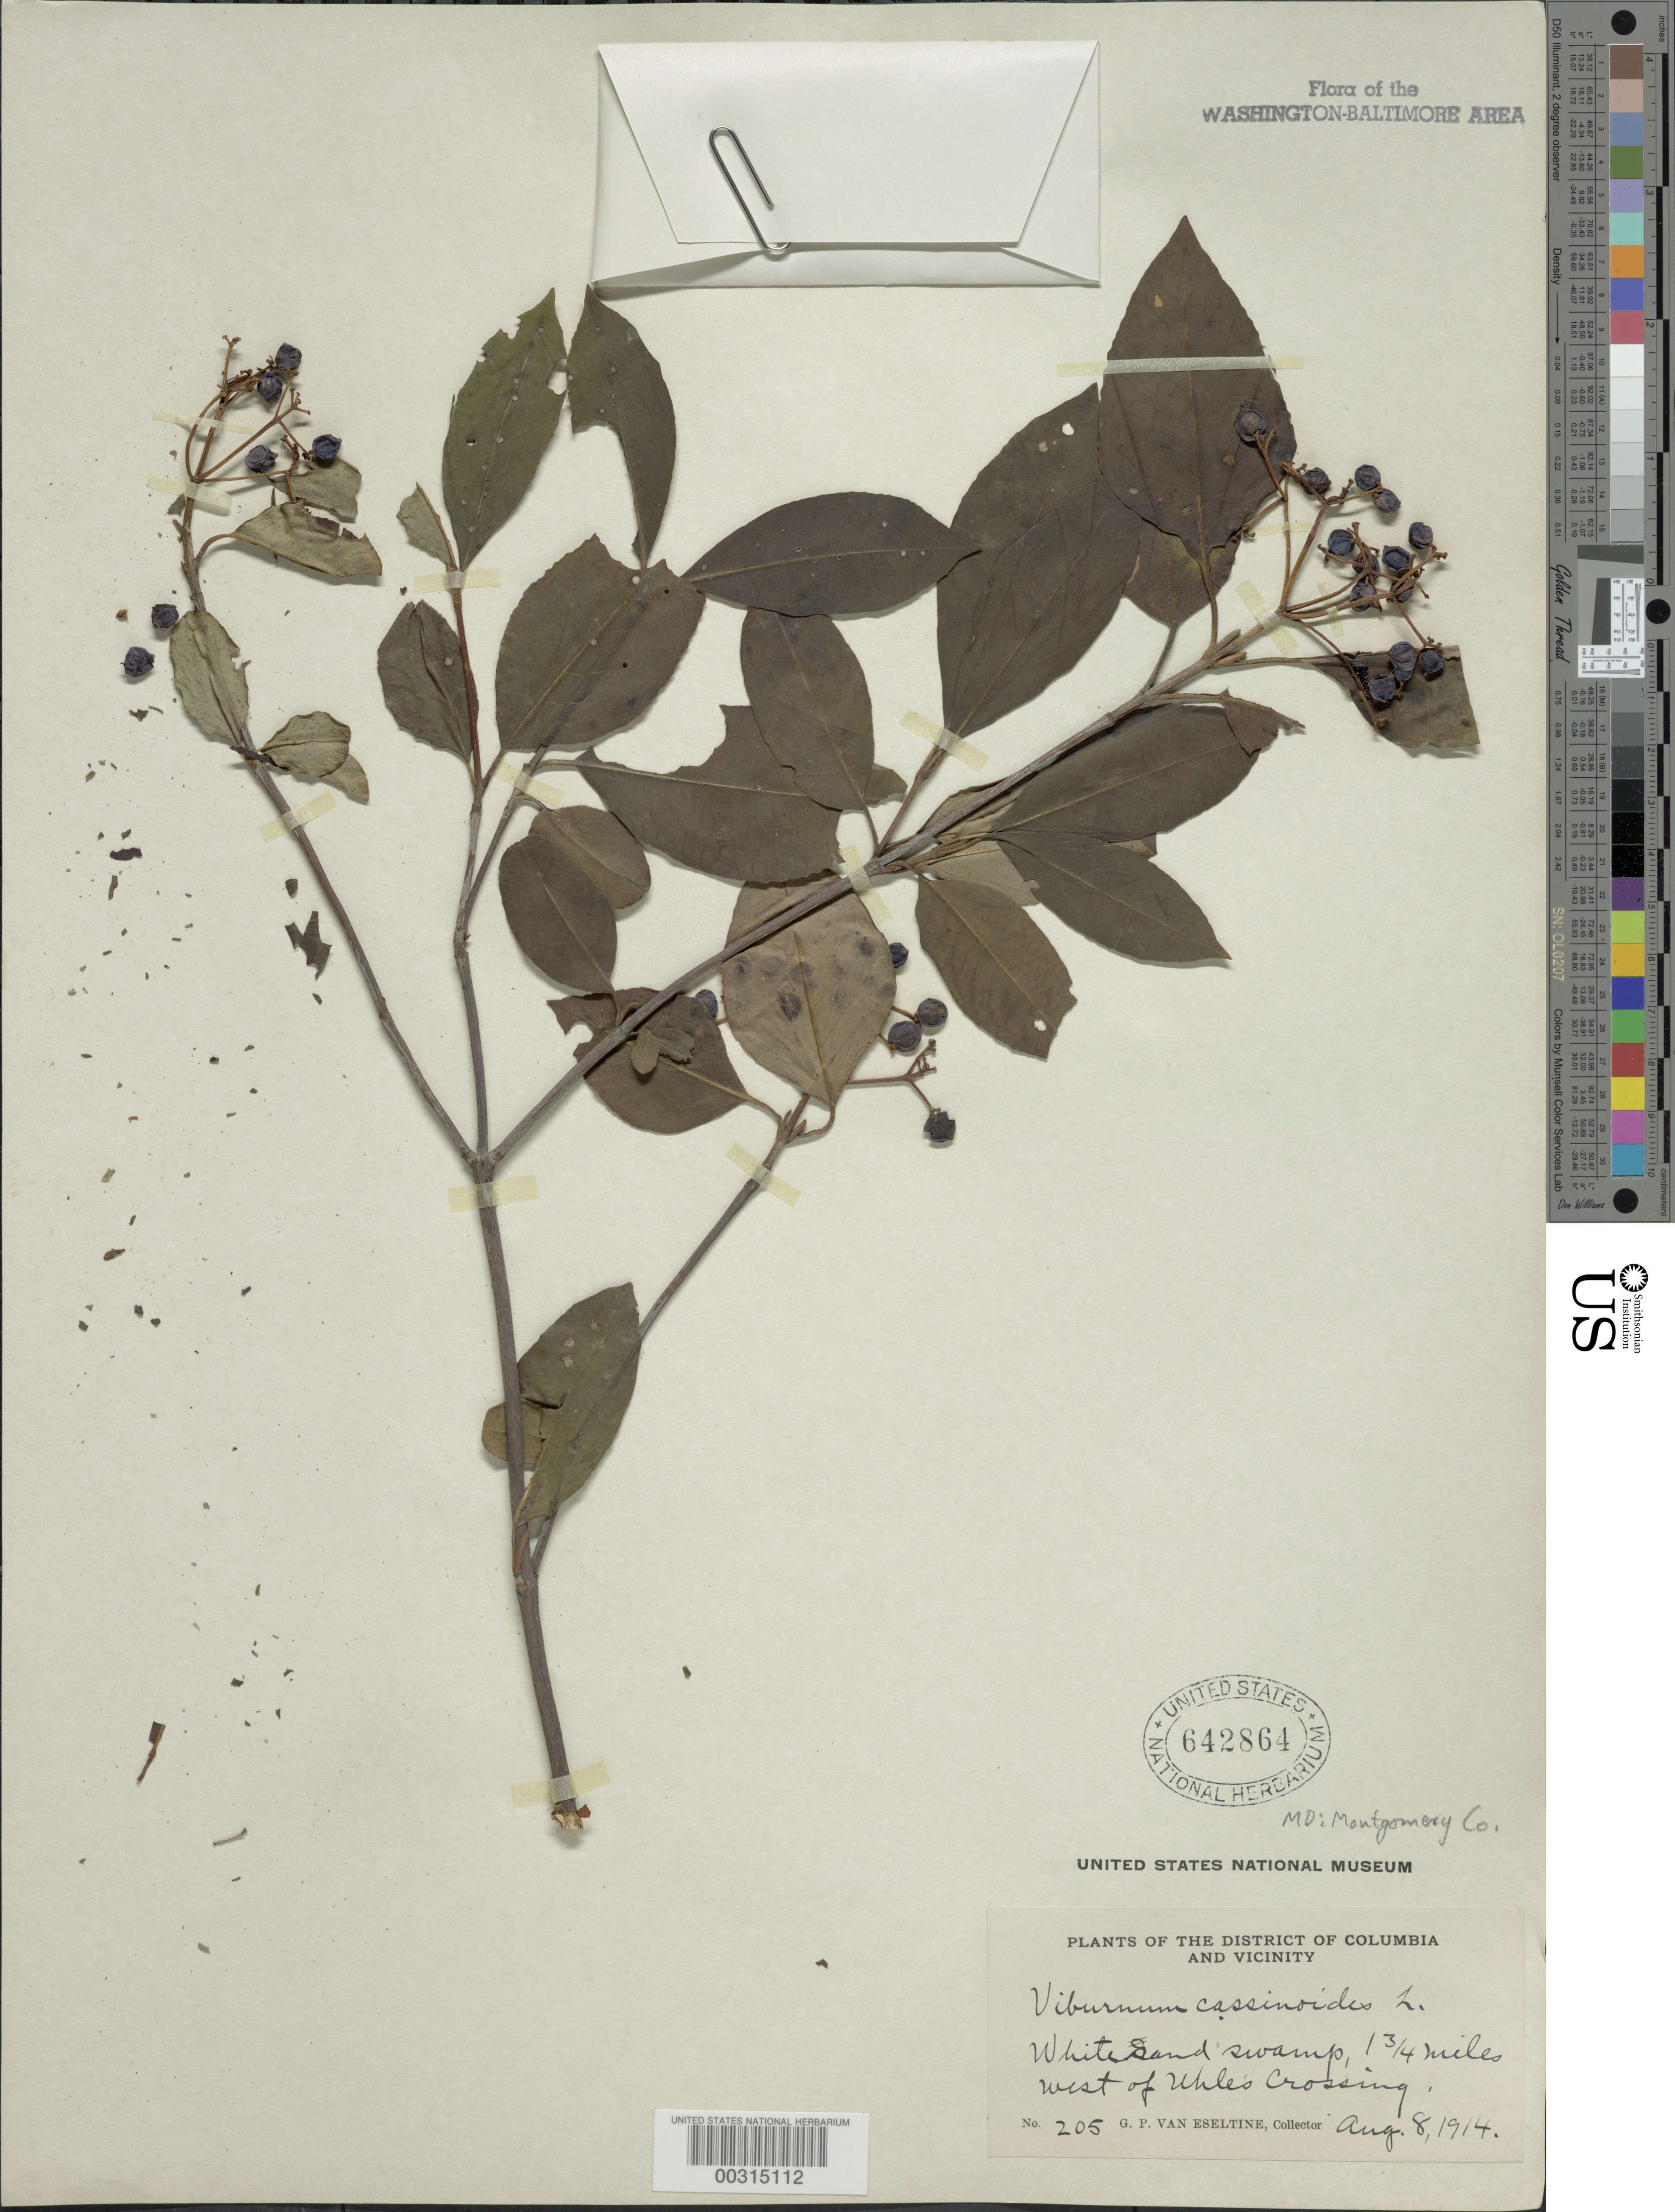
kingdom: Plantae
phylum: Tracheophyta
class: Magnoliopsida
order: Dipsacales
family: Viburnaceae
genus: Viburnum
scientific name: Viburnum cassinoides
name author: L.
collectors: G. P. Van Eseltine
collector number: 205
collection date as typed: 08 Aug 1914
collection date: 1914-08-08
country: United States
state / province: Maryland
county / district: Prince George's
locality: W of Uhle's Crossing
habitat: White sand swamp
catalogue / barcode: US 642864